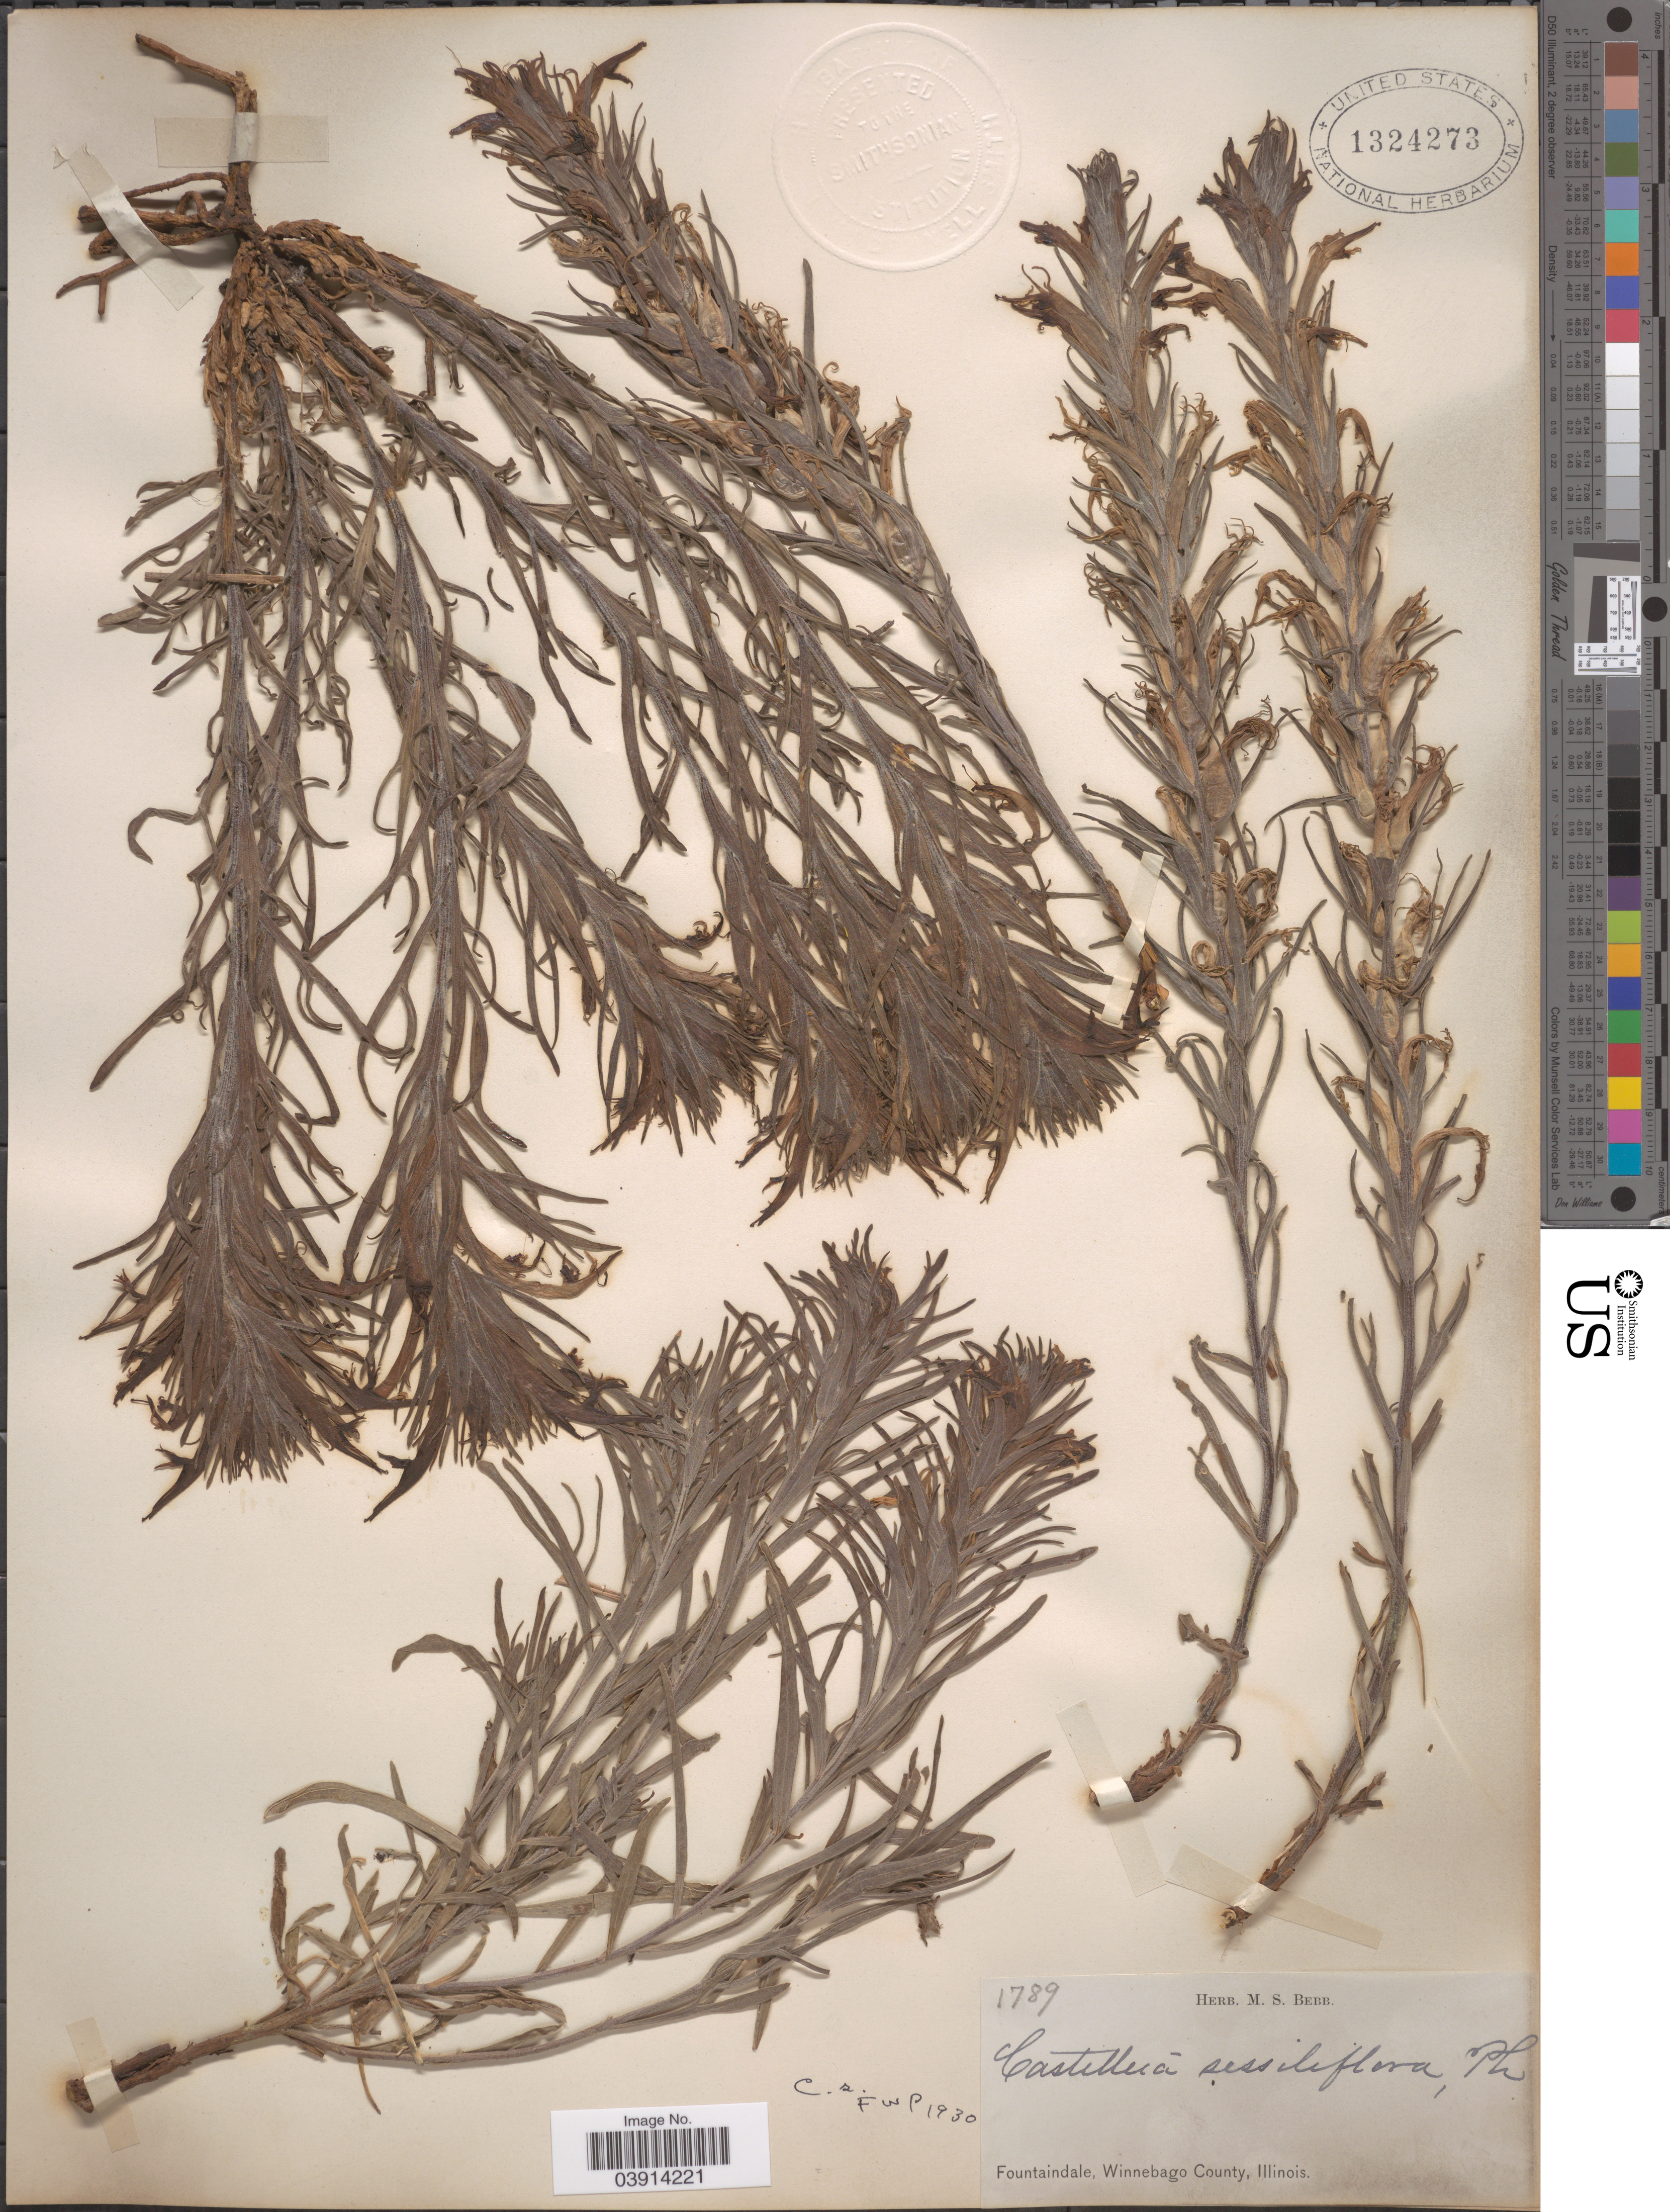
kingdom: Plantae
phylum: Tracheophyta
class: Magnoliopsida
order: Lamiales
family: Orobanchaceae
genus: Castilleja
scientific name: Castilleja sessiliflora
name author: Pursh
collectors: ex Herb. M. S. Bebb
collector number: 1789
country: United States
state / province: Illinois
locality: Fountaindale, Winnebago County.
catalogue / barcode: US 1324273